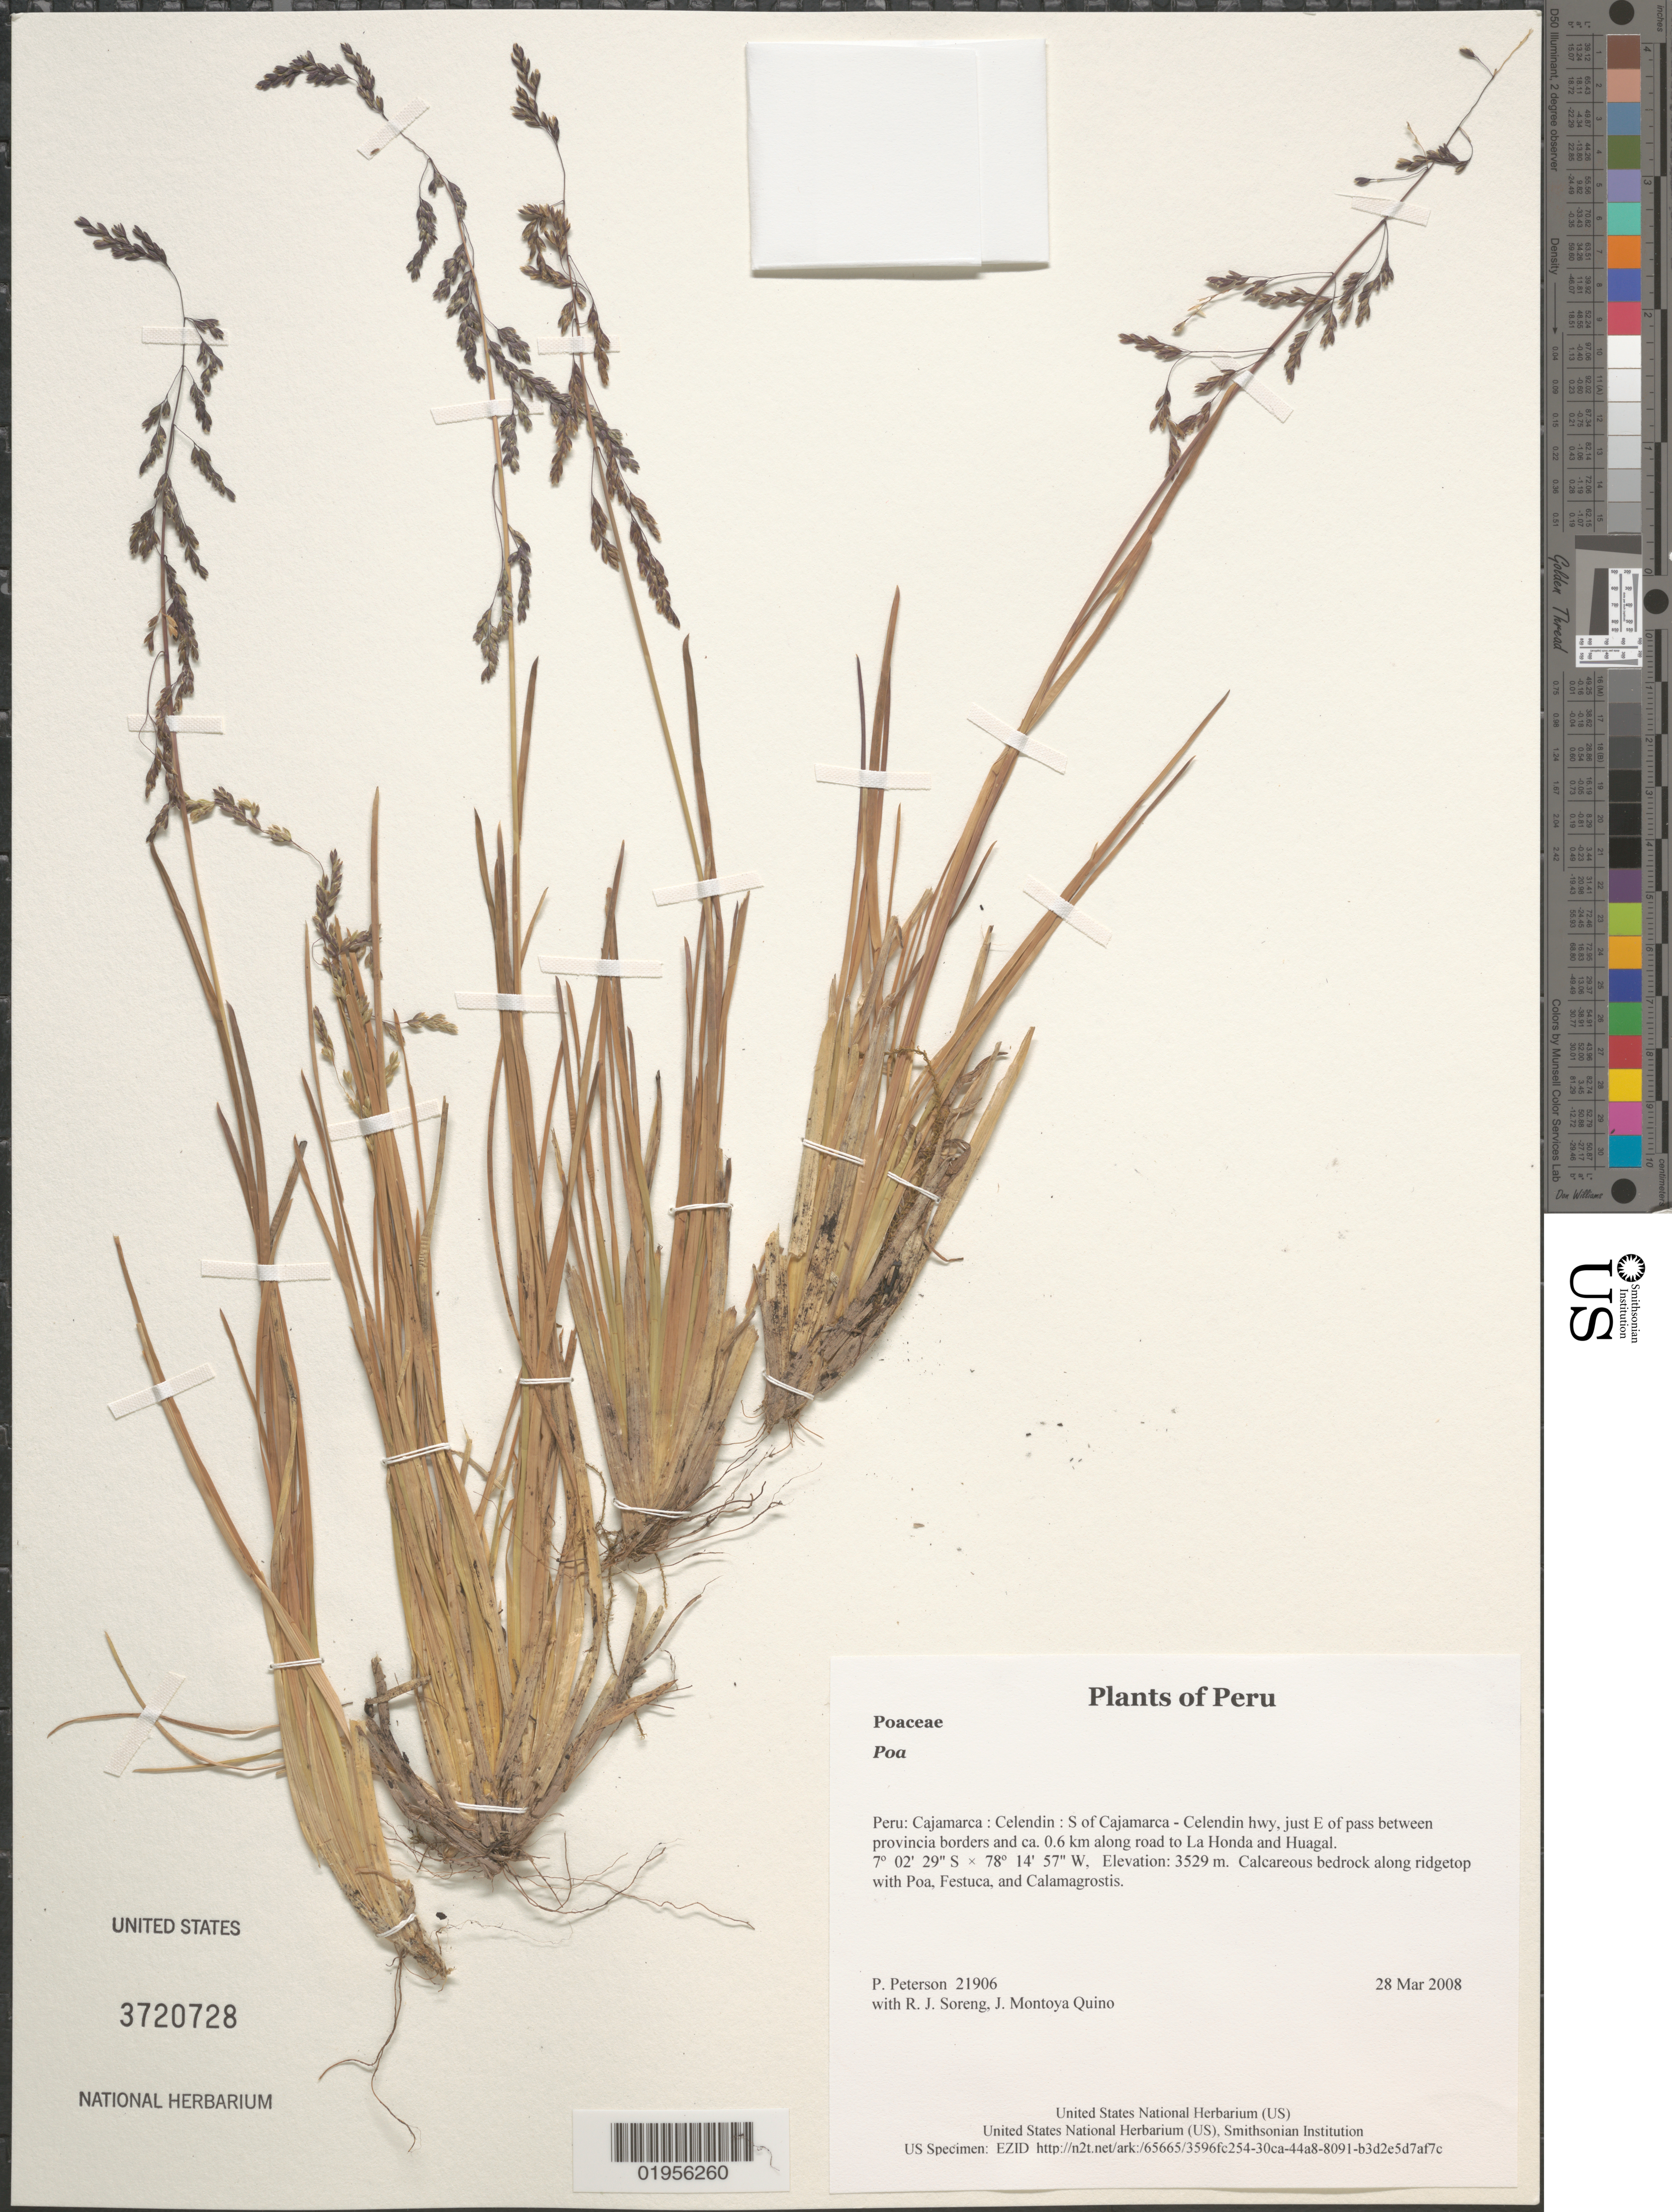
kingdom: Plantae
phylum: Tracheophyta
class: Liliopsida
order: Poales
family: Poaceae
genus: Poa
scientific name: Poa sp.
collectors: P. M. Peterson, R. J. Soreng & J. Montoya Quino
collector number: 21906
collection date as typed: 28 Mar 2008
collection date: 2008-03-28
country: Peru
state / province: Cajamarca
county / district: Celendín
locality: S of Cajamarca - Celendin hwy, just E of pass between provincia borders and ca. 0.6 km along road to La Honda and Huagal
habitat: Calcareous bedrock along ridgetop with Poa, Festuca, and Calamagrostis.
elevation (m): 3529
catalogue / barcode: US 3720728